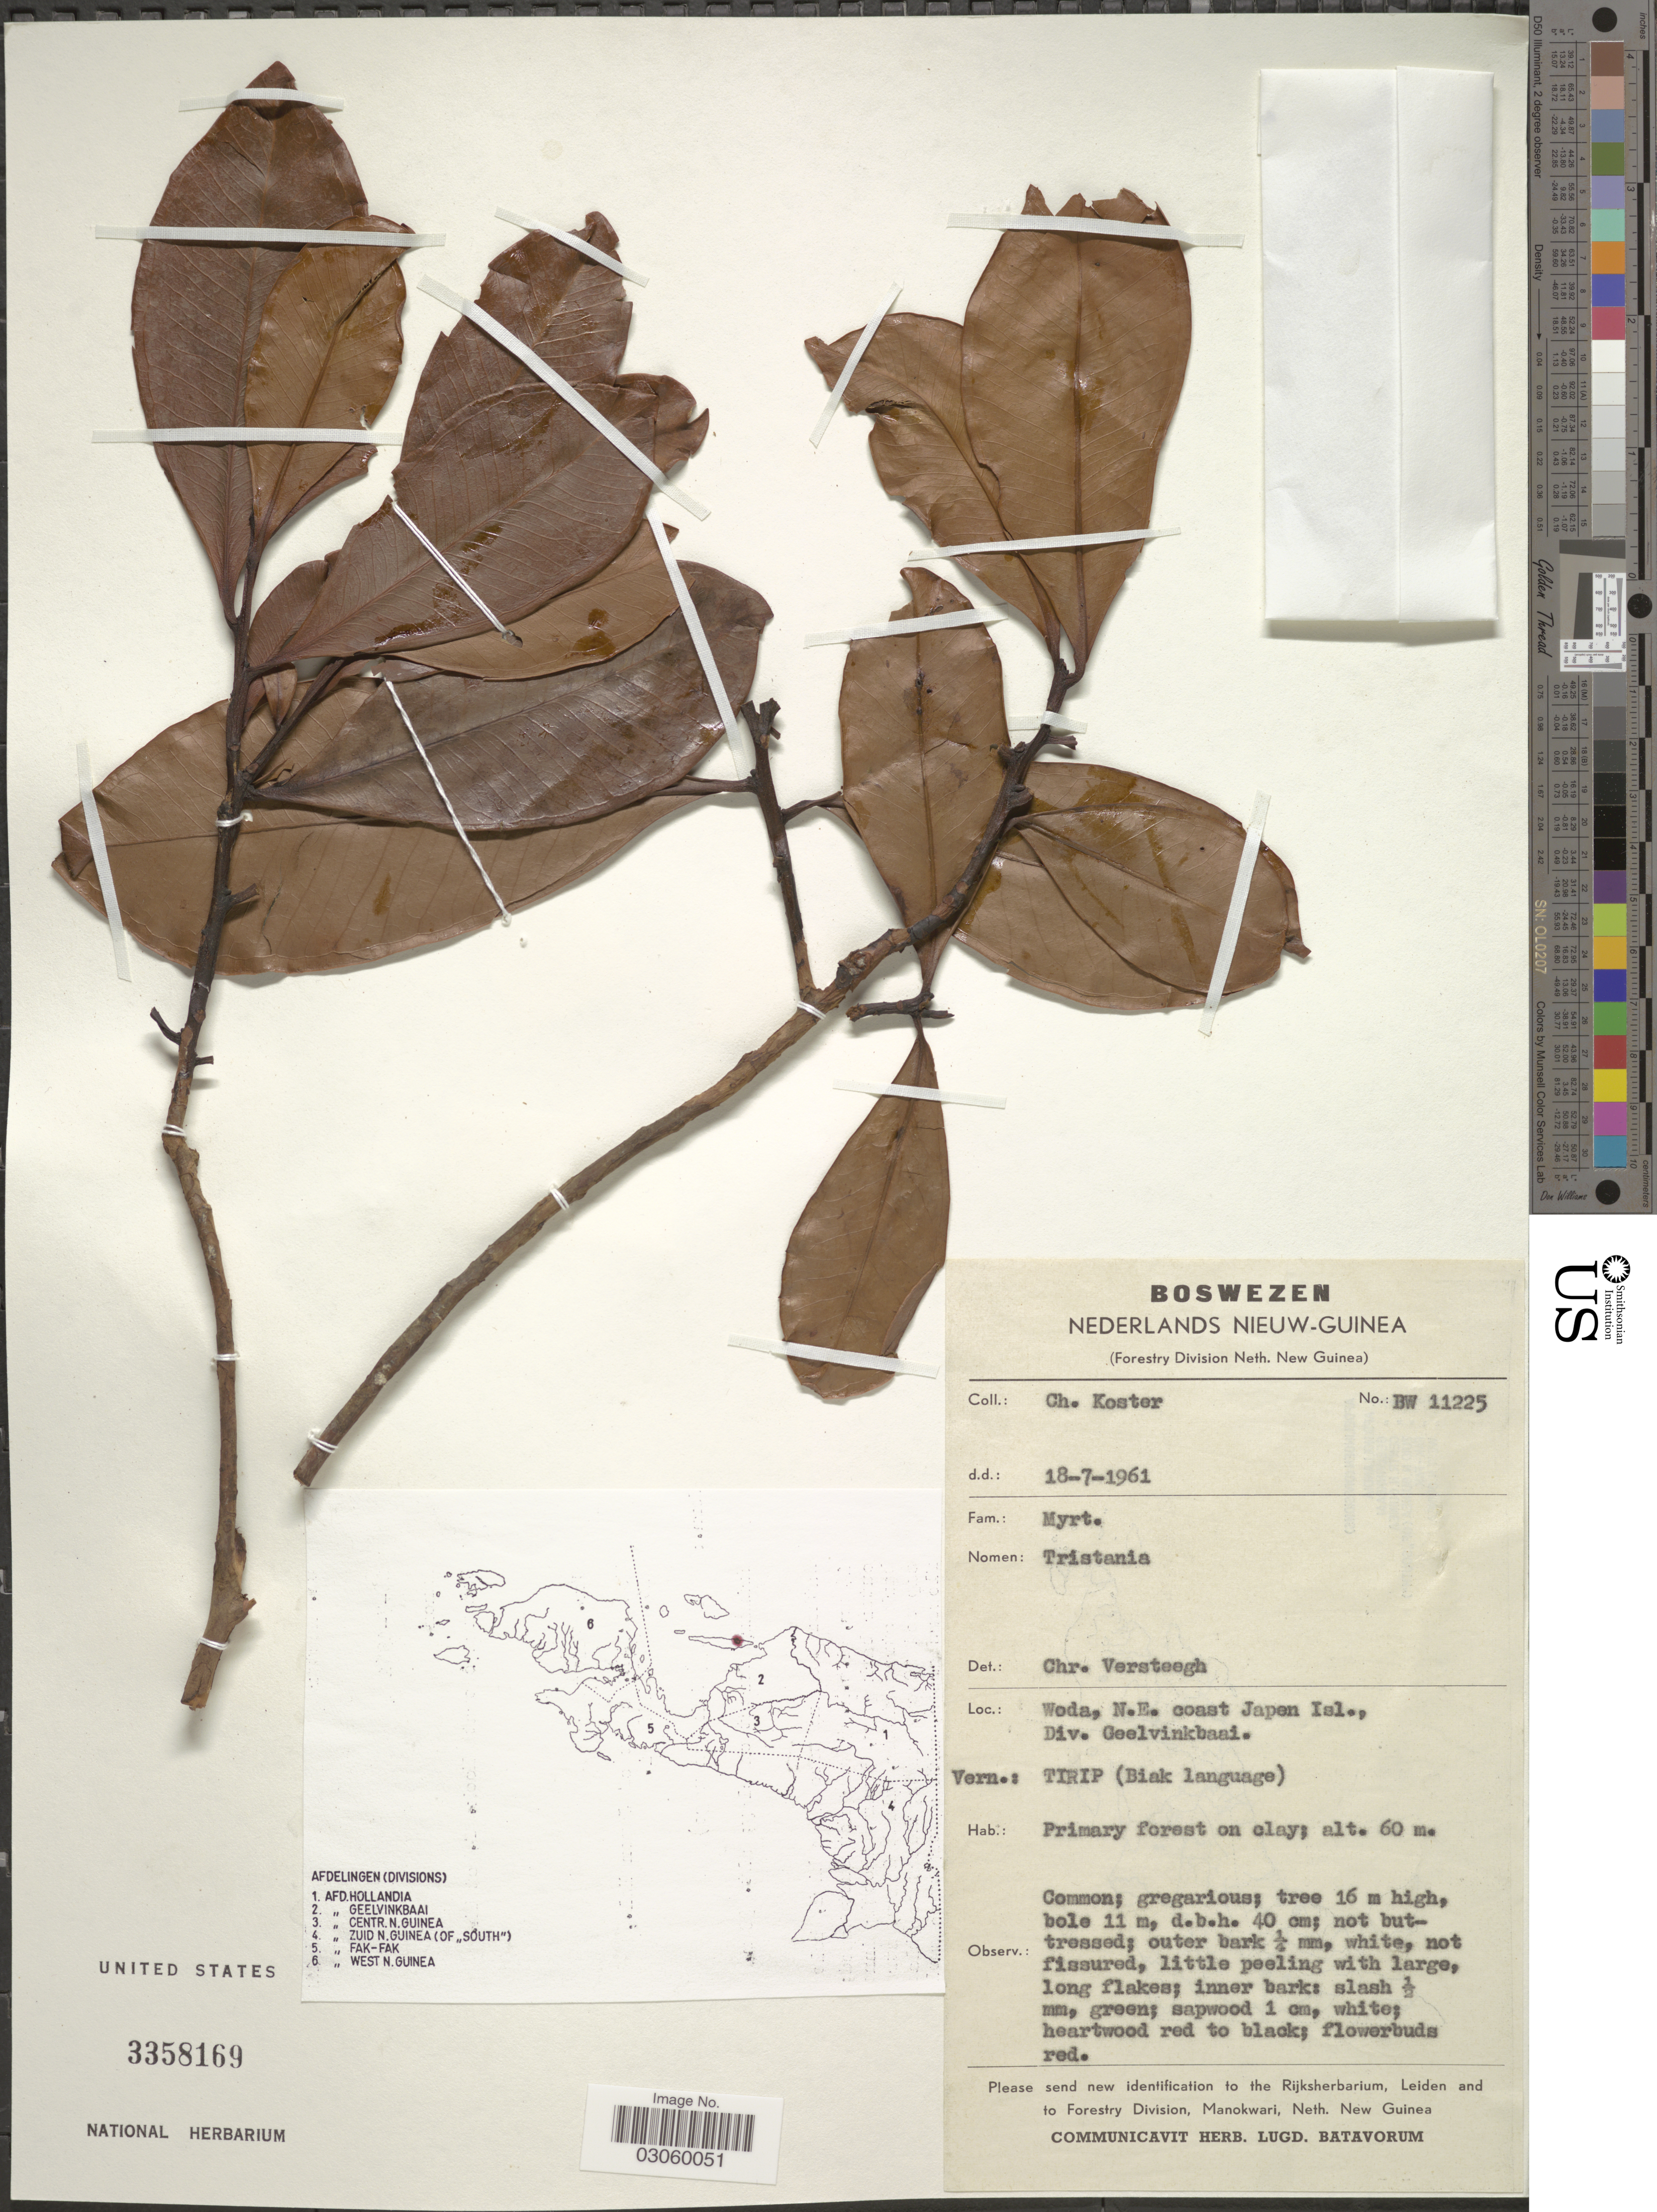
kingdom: Plantae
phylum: Tracheophyta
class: Magnoliopsida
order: Myrtales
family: Myrtaceae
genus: Tristaniopsis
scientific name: Tristaniopsis ferruginea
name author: (C.T. White) P.G. Wilson & J. T. Waterh.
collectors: C. Koster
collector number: BW11225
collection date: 1961-07-18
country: Indonesia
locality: Woda, N.E. coast Japen Isl., Div. Geelvinkbaai.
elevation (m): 60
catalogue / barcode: US 3358169